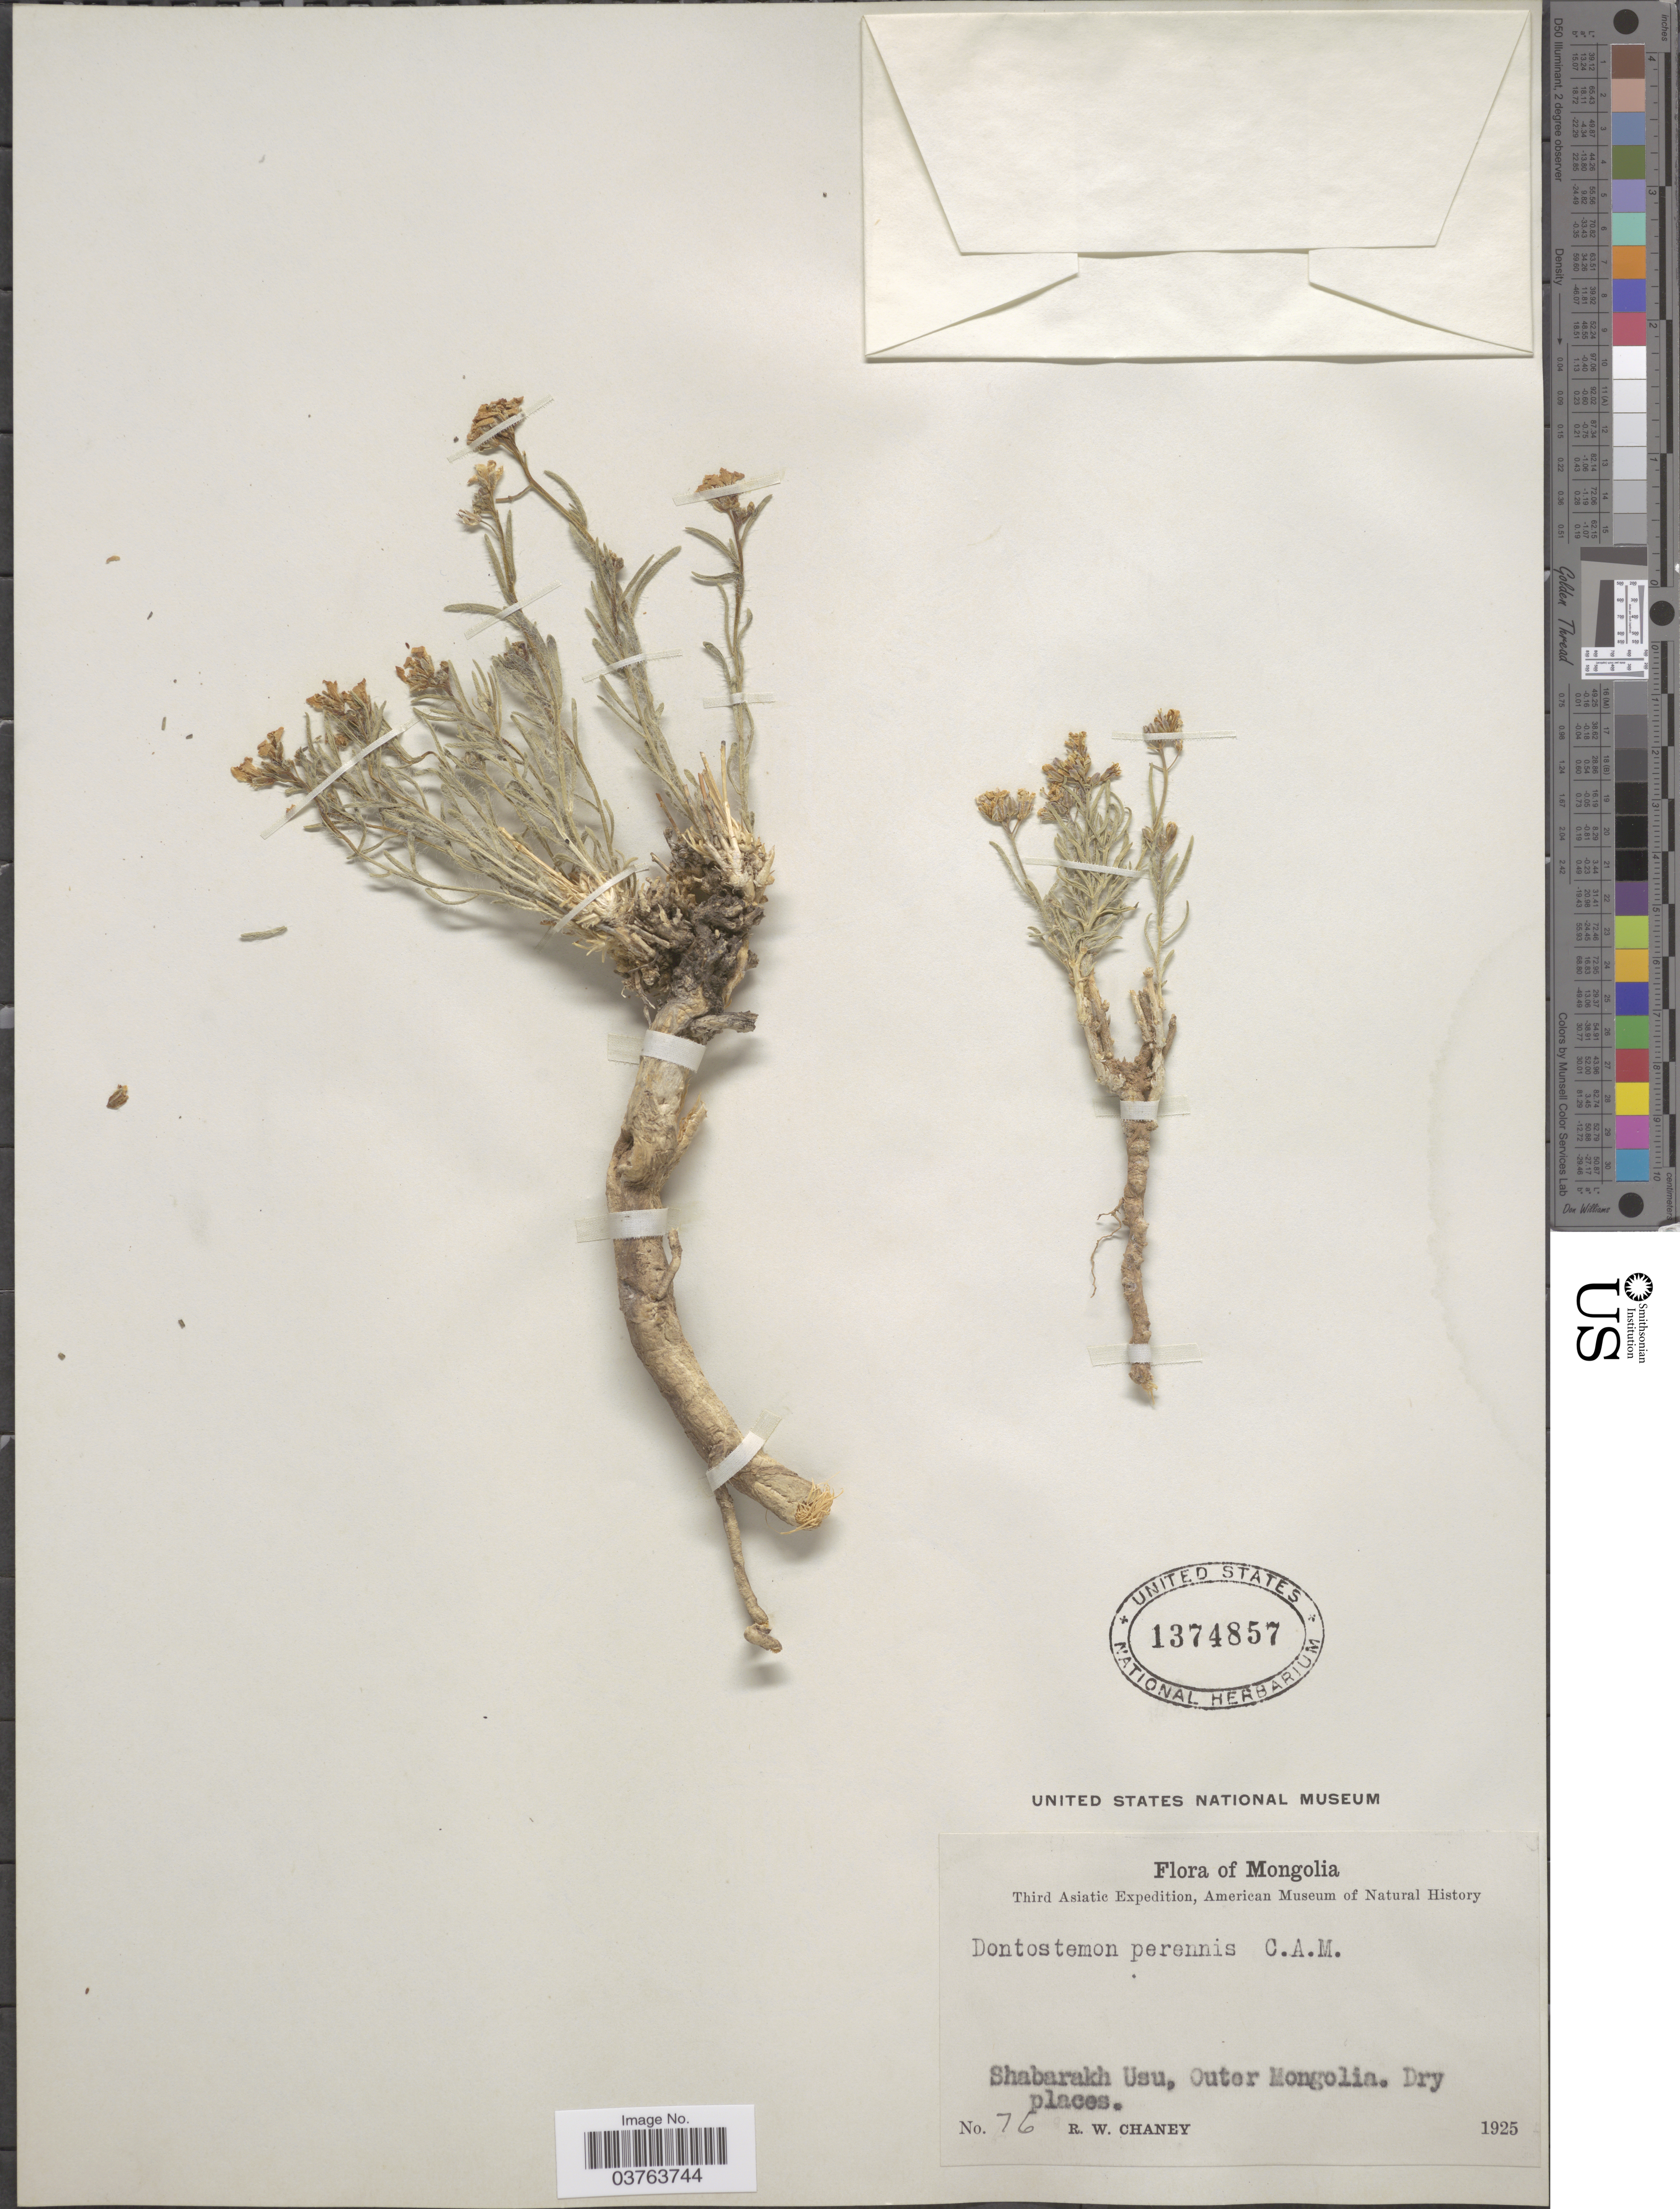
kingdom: Plantae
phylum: Tracheophyta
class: Magnoliopsida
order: Brassicales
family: Brassicaceae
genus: Dontostemon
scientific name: Dontostemon perennis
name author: C.A. Mey.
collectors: R. Chaney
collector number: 76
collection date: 1925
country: Mongolia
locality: Shabarakh Usu, Outer Mongolia.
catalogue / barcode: US 1374857